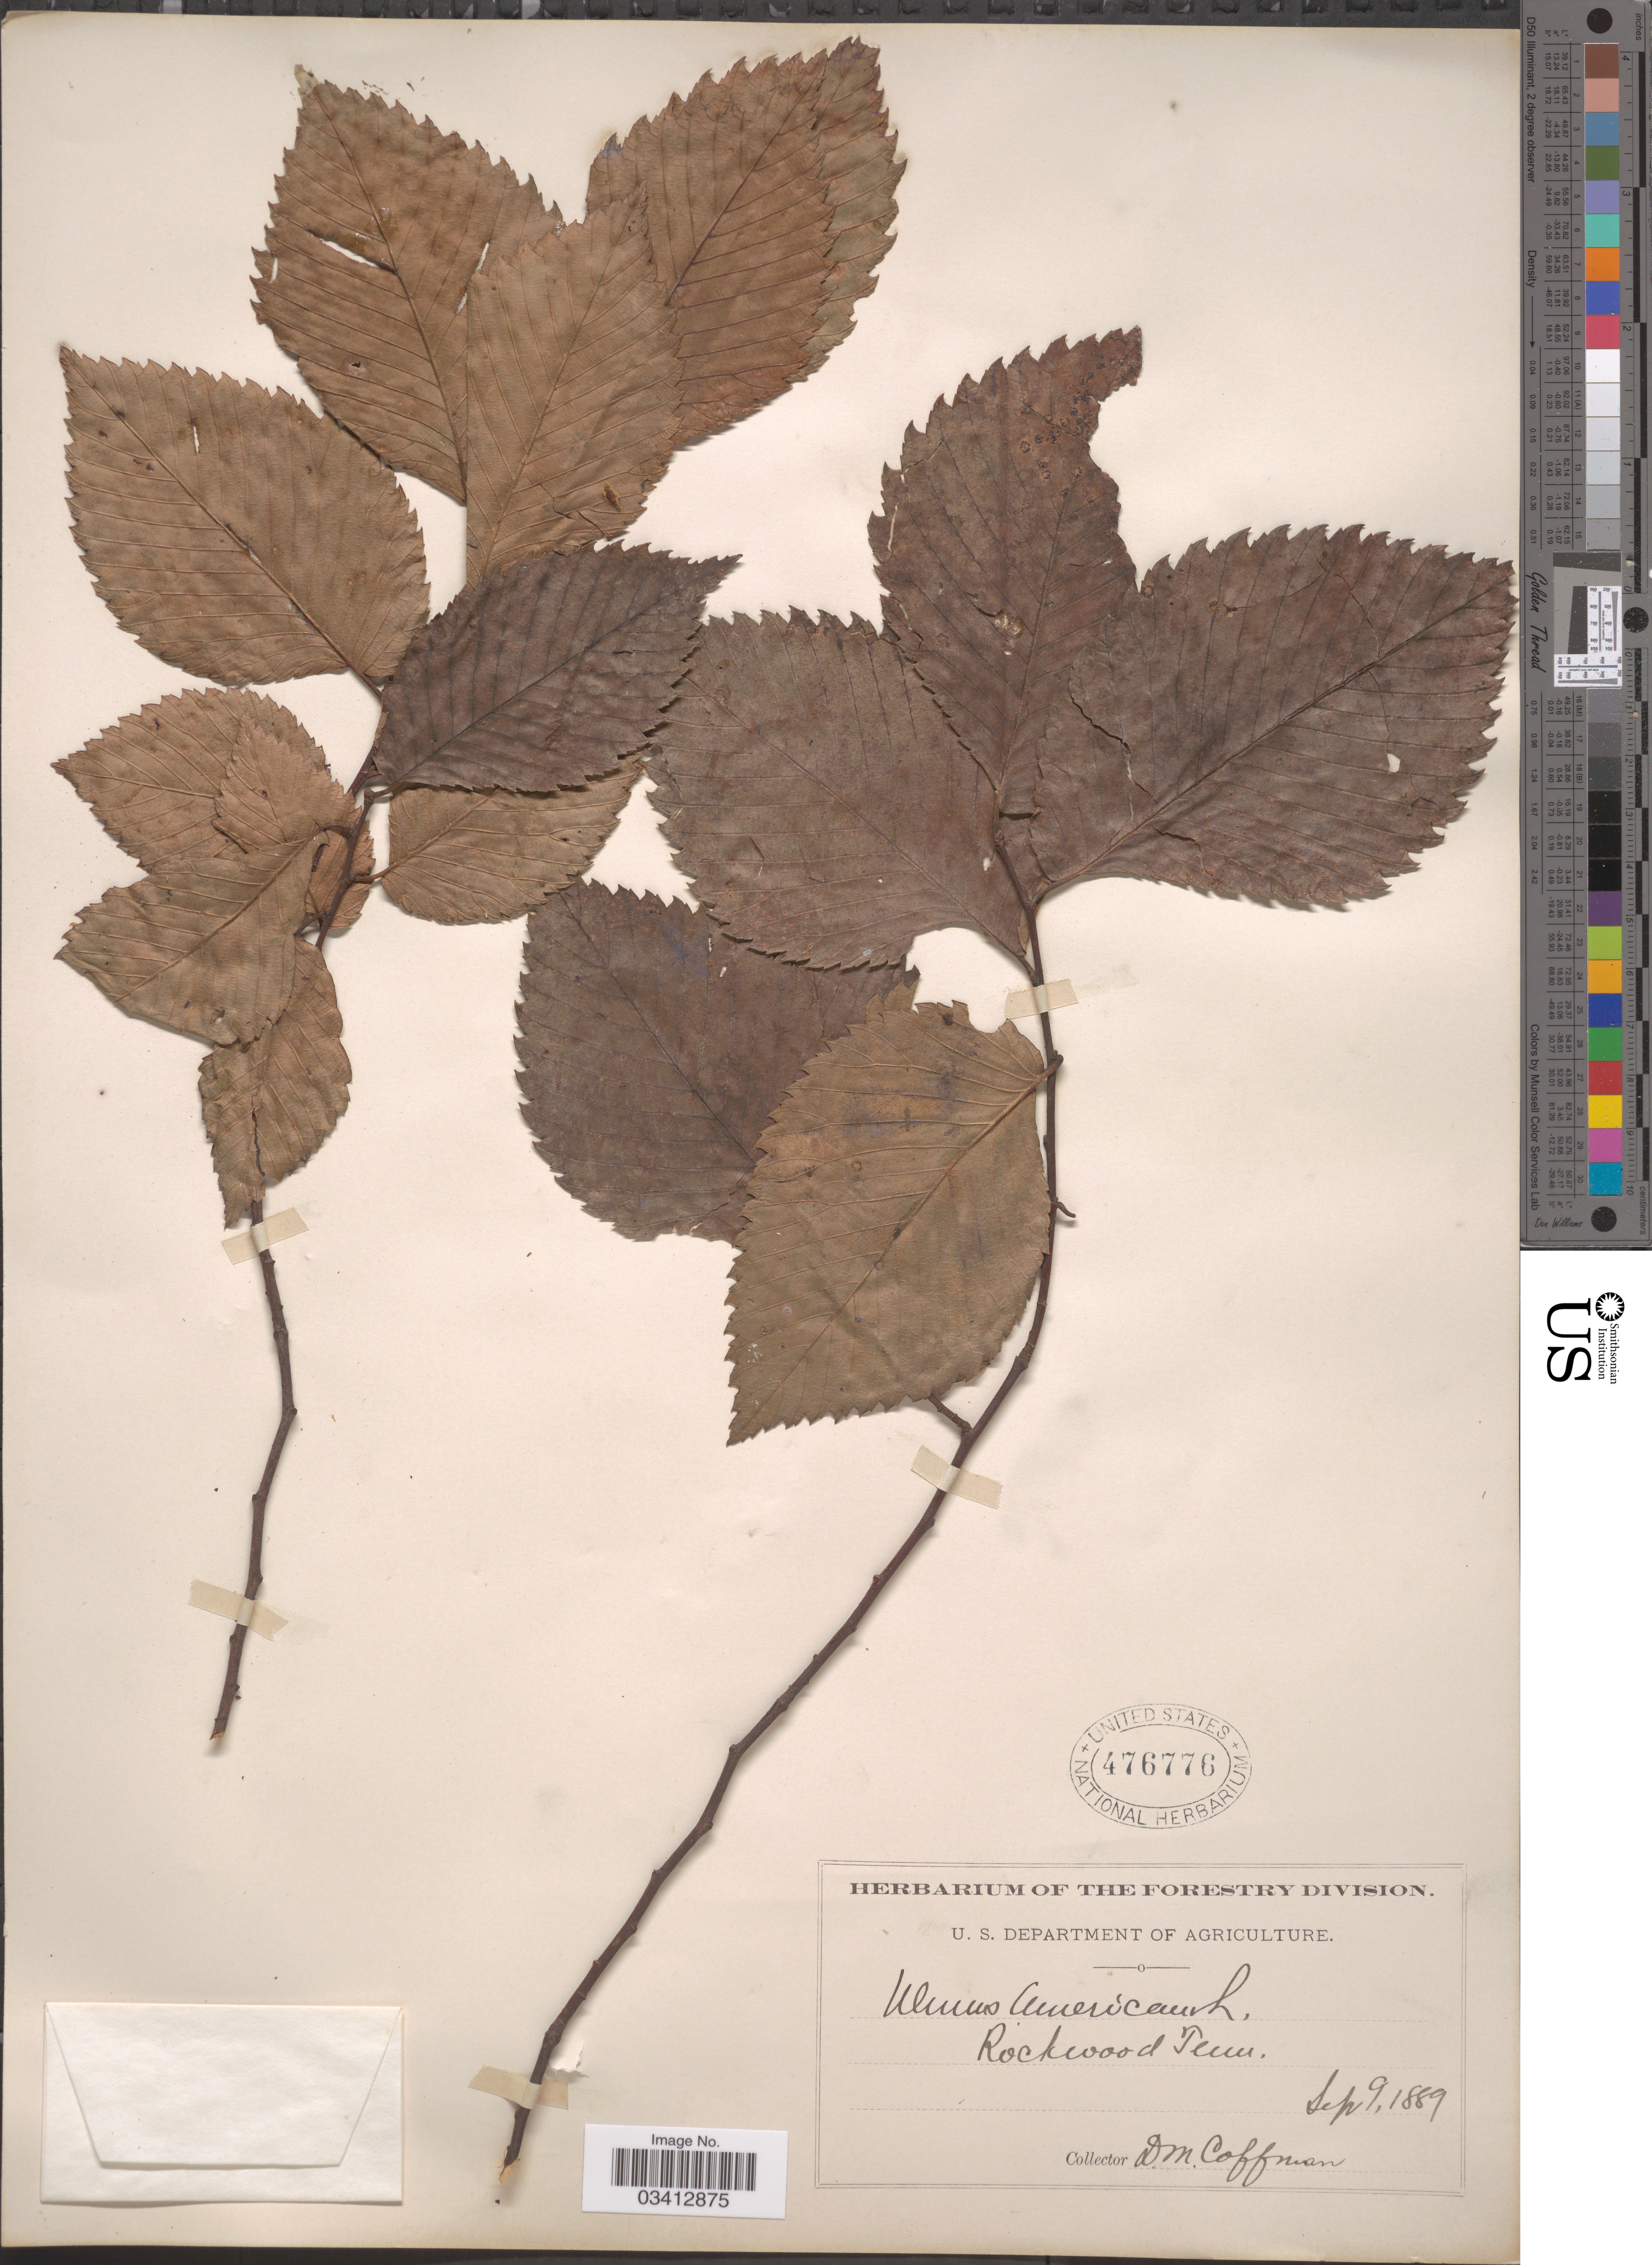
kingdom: Plantae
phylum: Tracheophyta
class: Magnoliopsida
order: Rosales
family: Ulmaceae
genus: Ulmus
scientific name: Ulmus americana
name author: L.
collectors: D. M. Coffman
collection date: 1889-09-09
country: United States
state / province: Tennessee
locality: Rockwood.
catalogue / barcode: US 476776